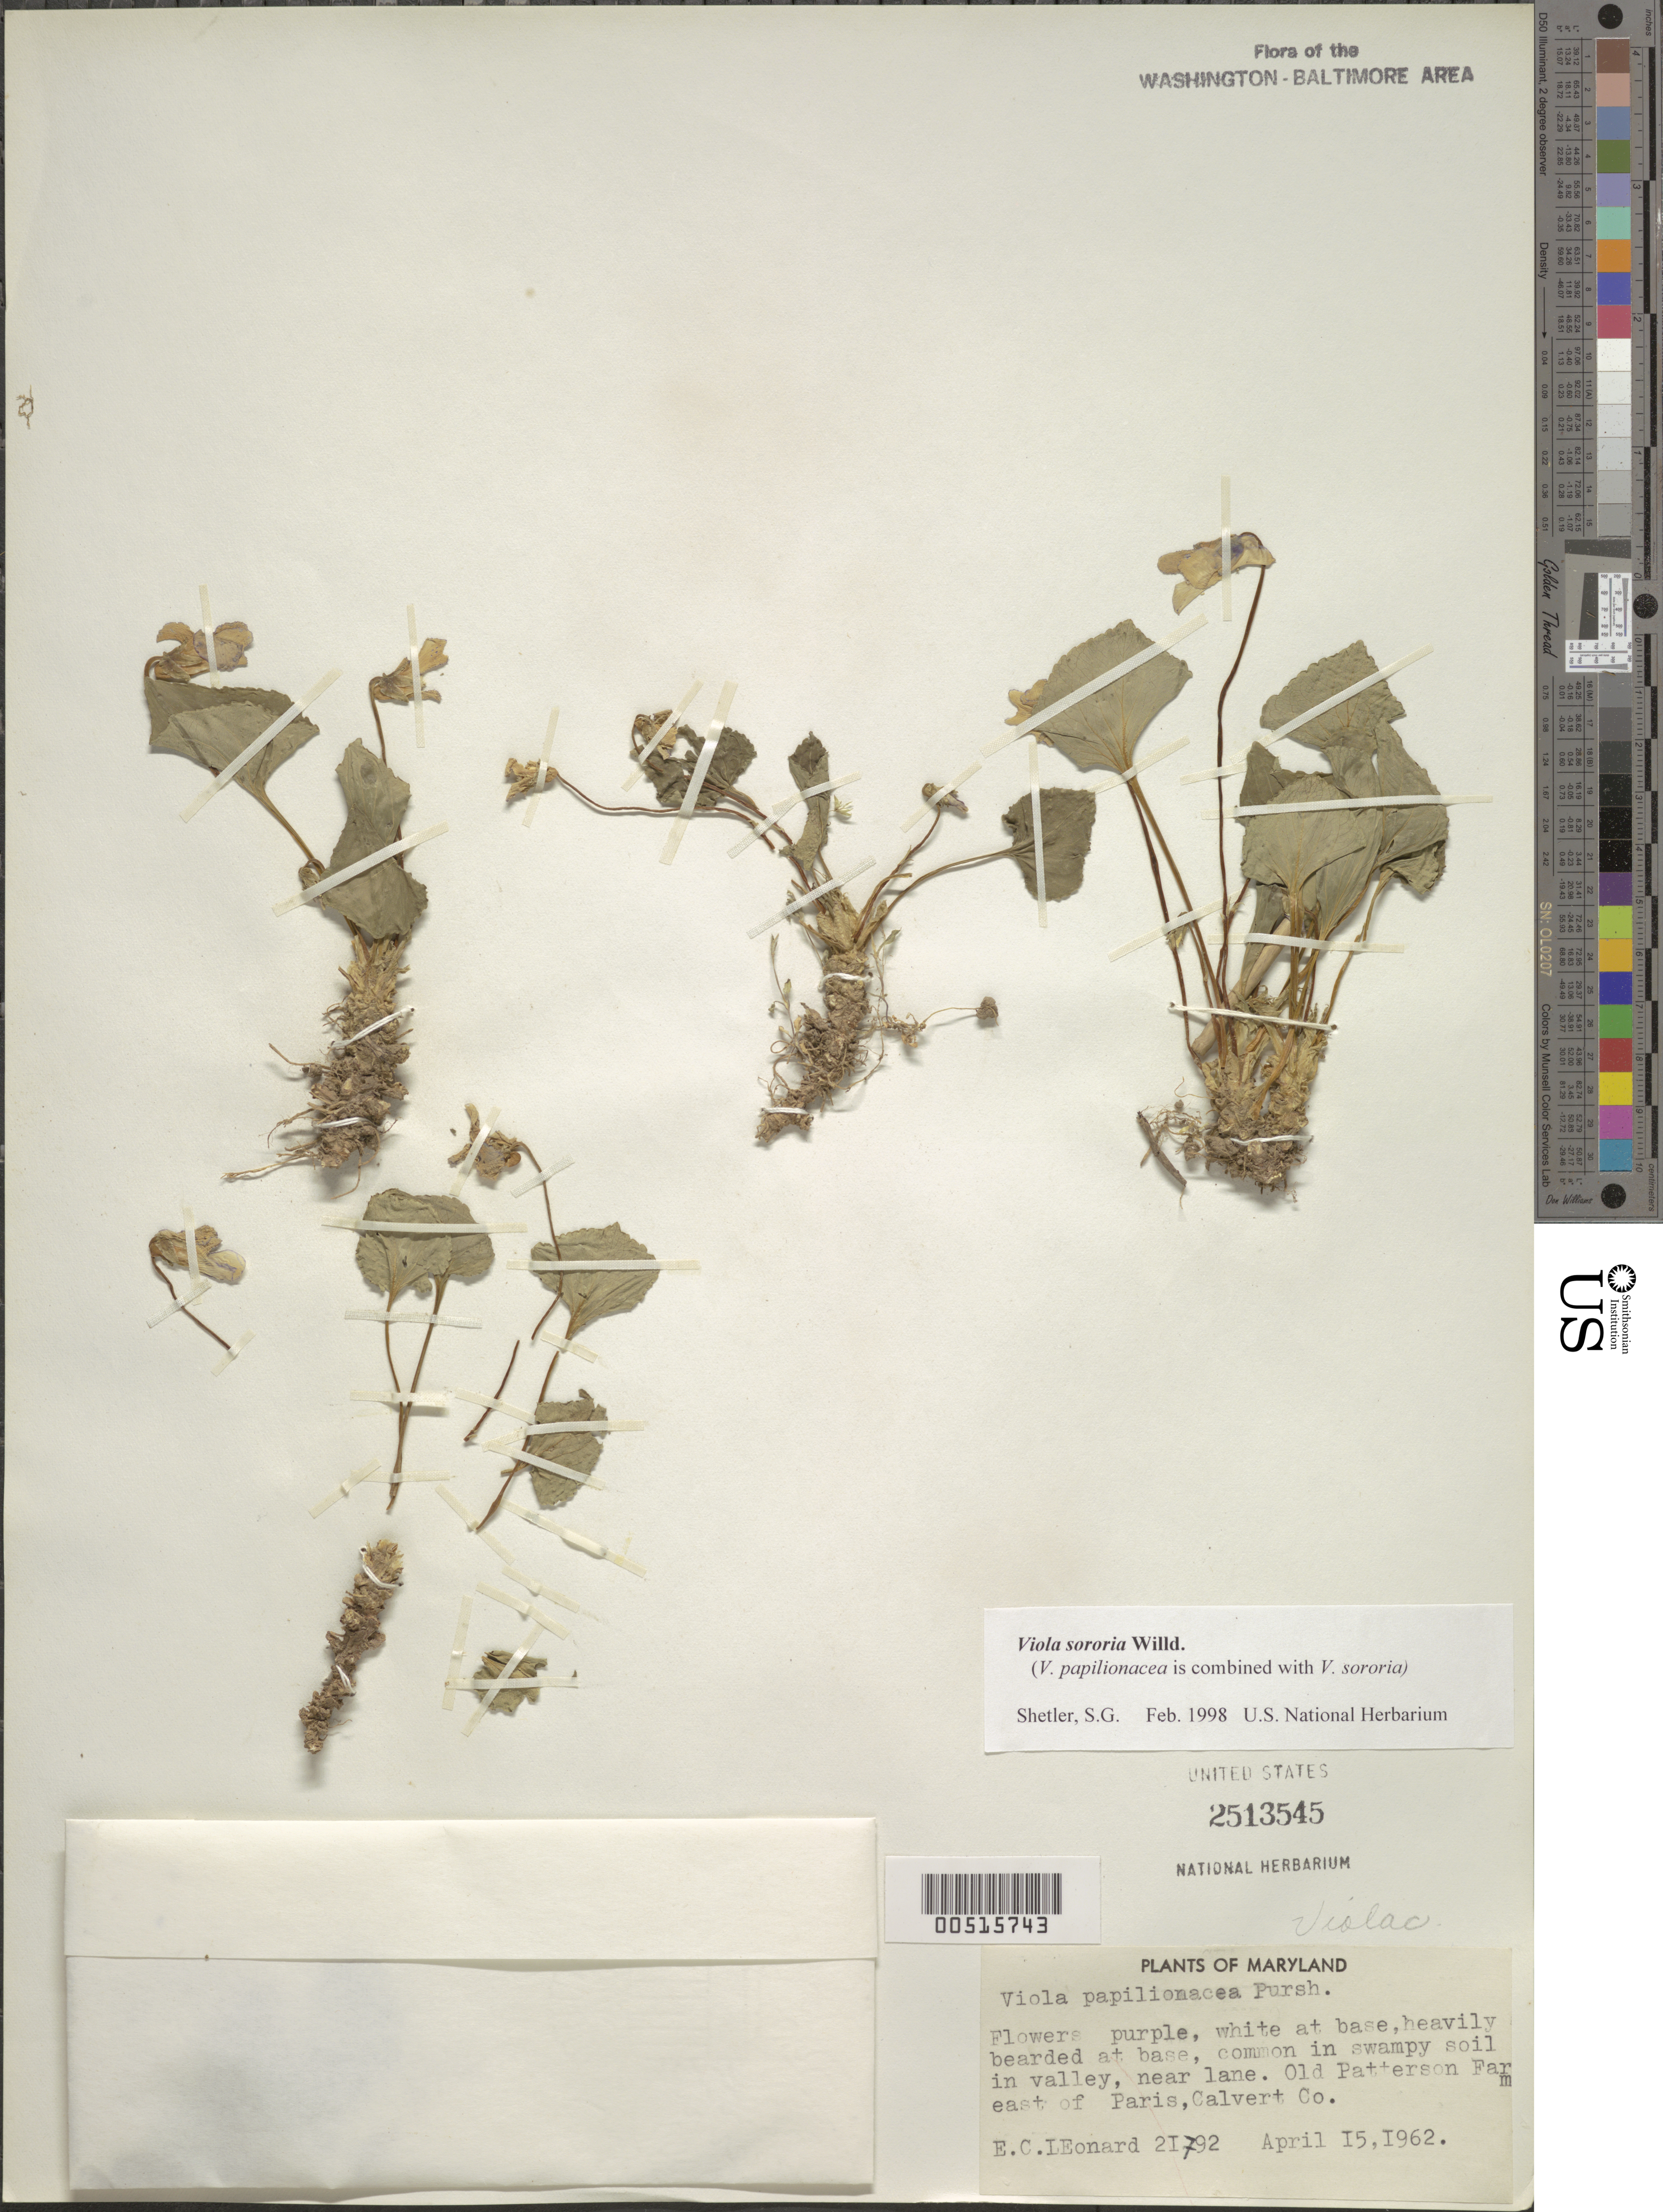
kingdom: Plantae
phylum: Tracheophyta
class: Magnoliopsida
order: Malpighiales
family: Violaceae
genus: Viola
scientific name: Viola sororia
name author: Willd.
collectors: E. C. Leonard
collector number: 21792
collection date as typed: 15 Apr 1962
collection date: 1962-04-15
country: United States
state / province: Maryland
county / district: Calvert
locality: Paris, E of, Old Patterson Farm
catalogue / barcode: US 2513545